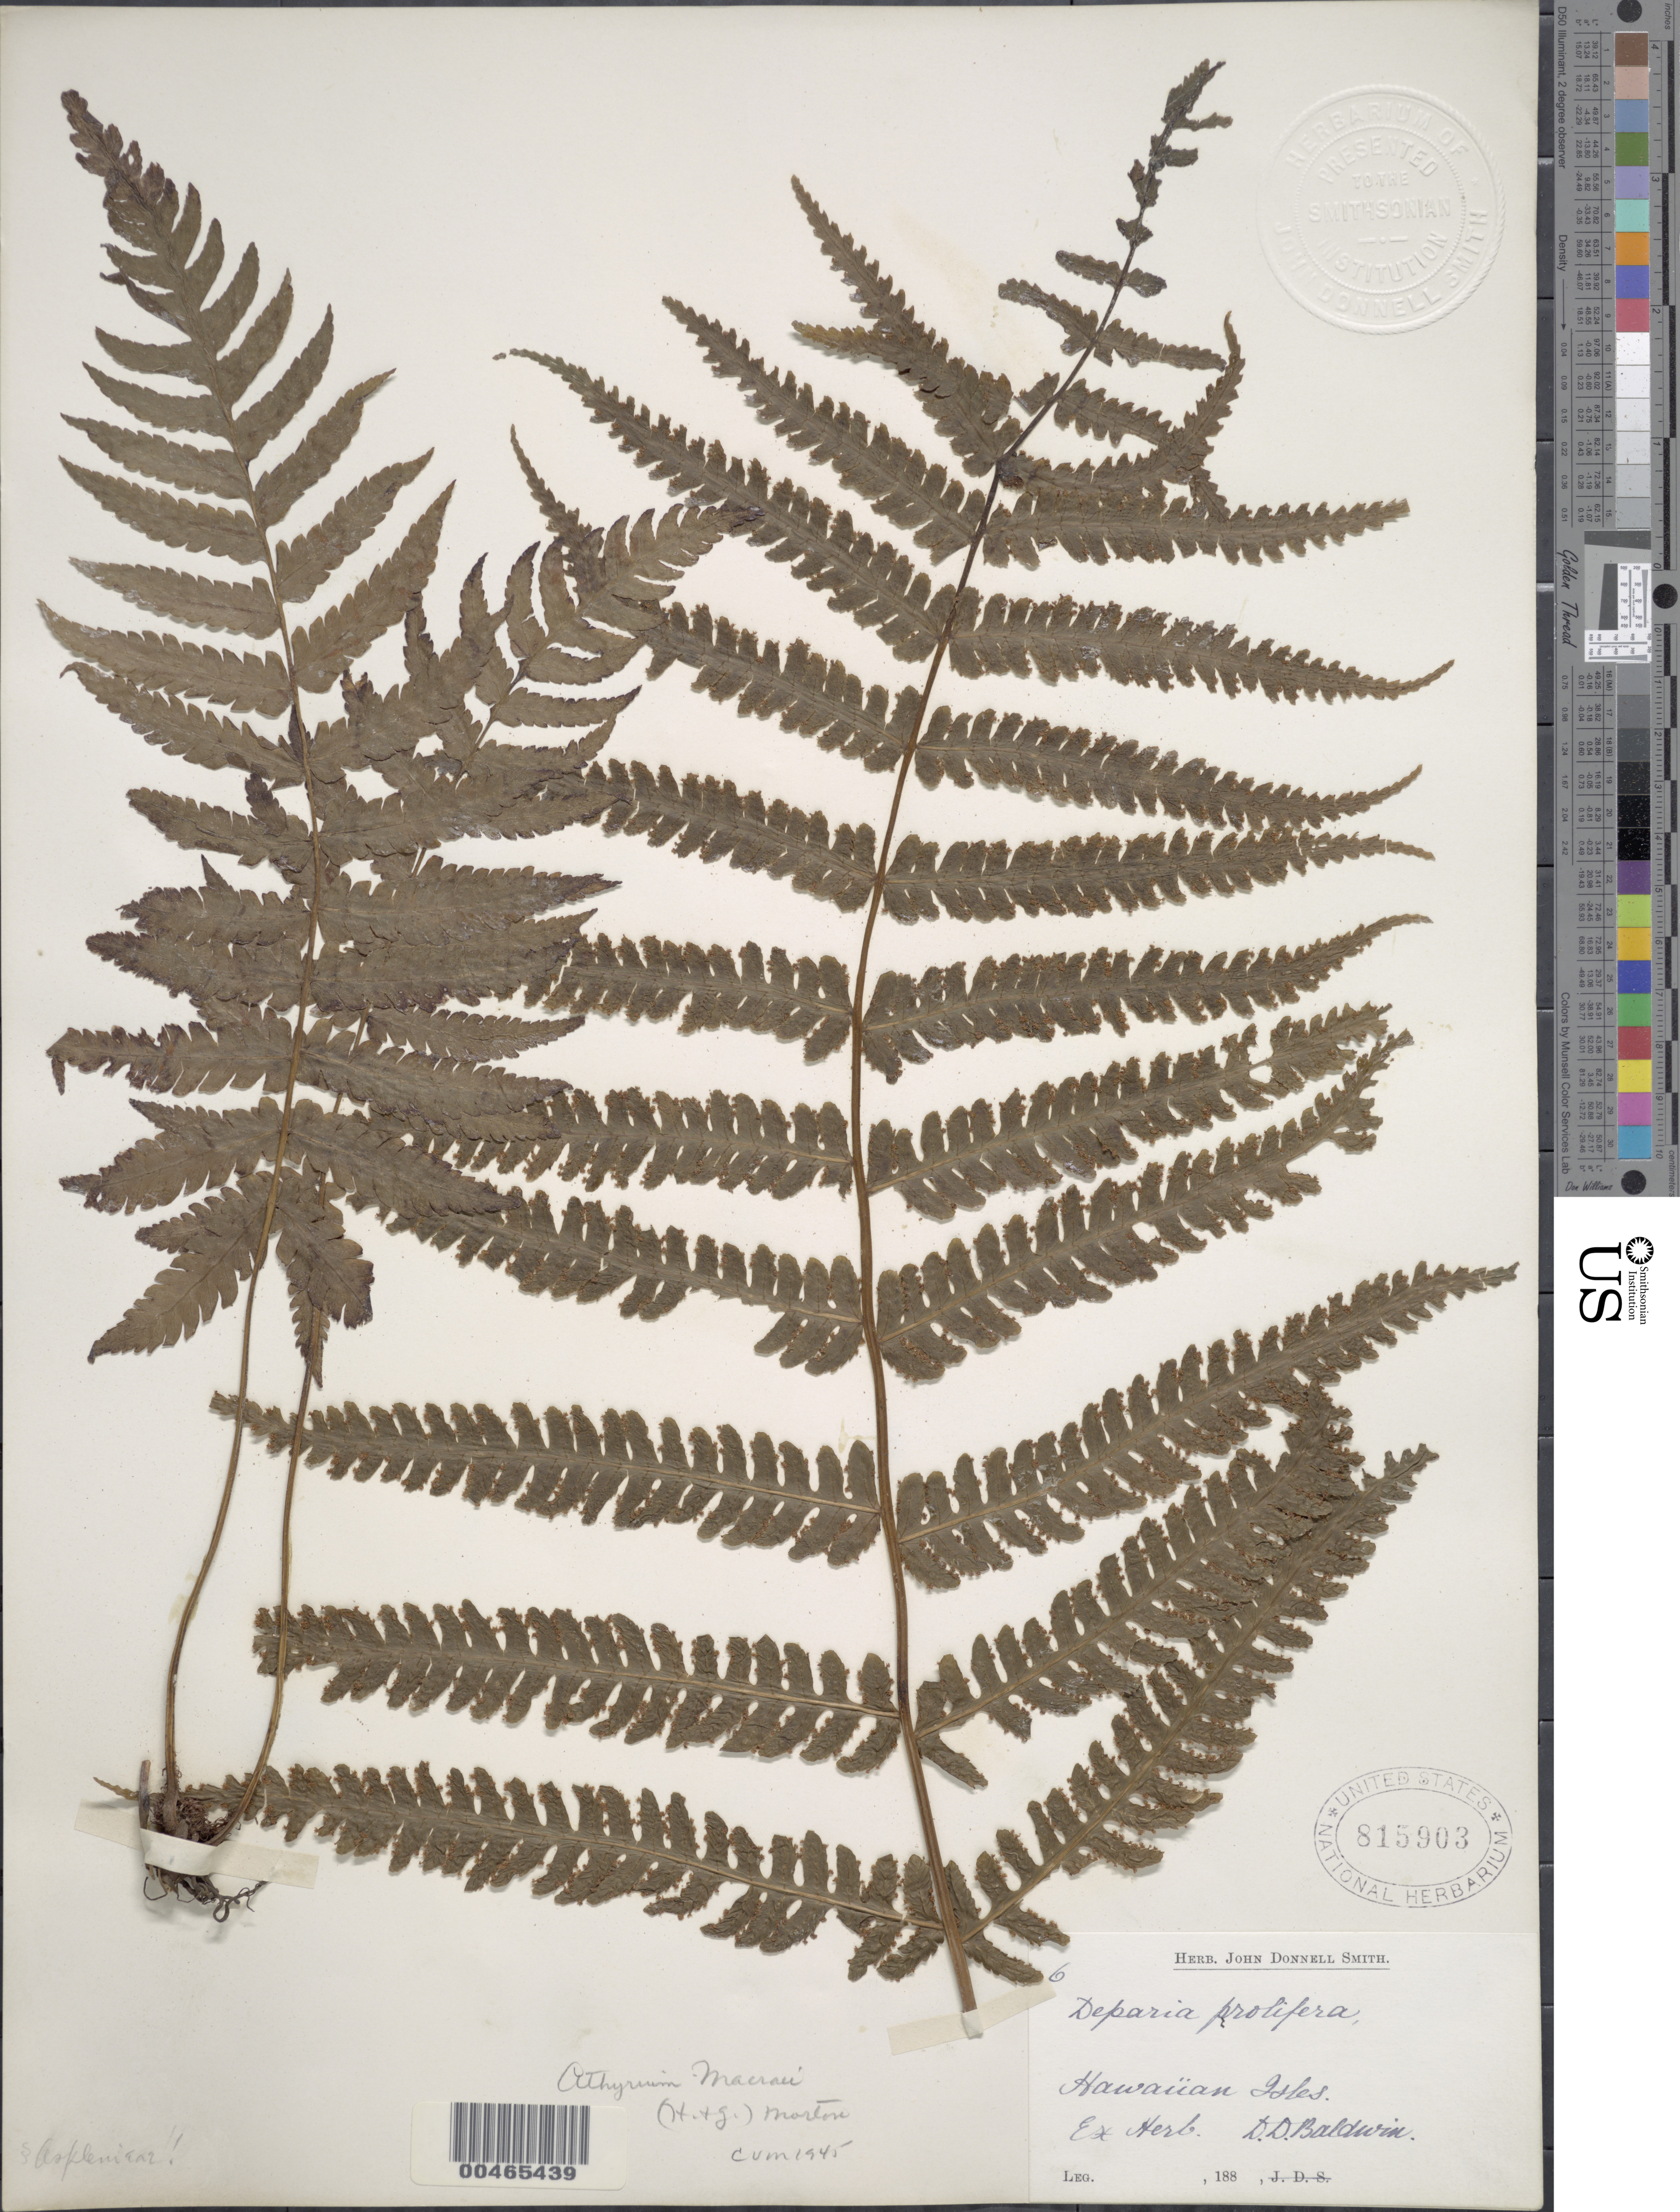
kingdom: Plantae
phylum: Tracheophyta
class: Polypodiopsida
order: Polypodiales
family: Athyriaceae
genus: Deparia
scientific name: Deparia prolifera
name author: (Kaulf.) Hook. & Grev.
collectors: D. Baldwin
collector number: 6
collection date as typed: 188-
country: United States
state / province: Hawaii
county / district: Hawaii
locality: Hawaiian Islands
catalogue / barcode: US 815903